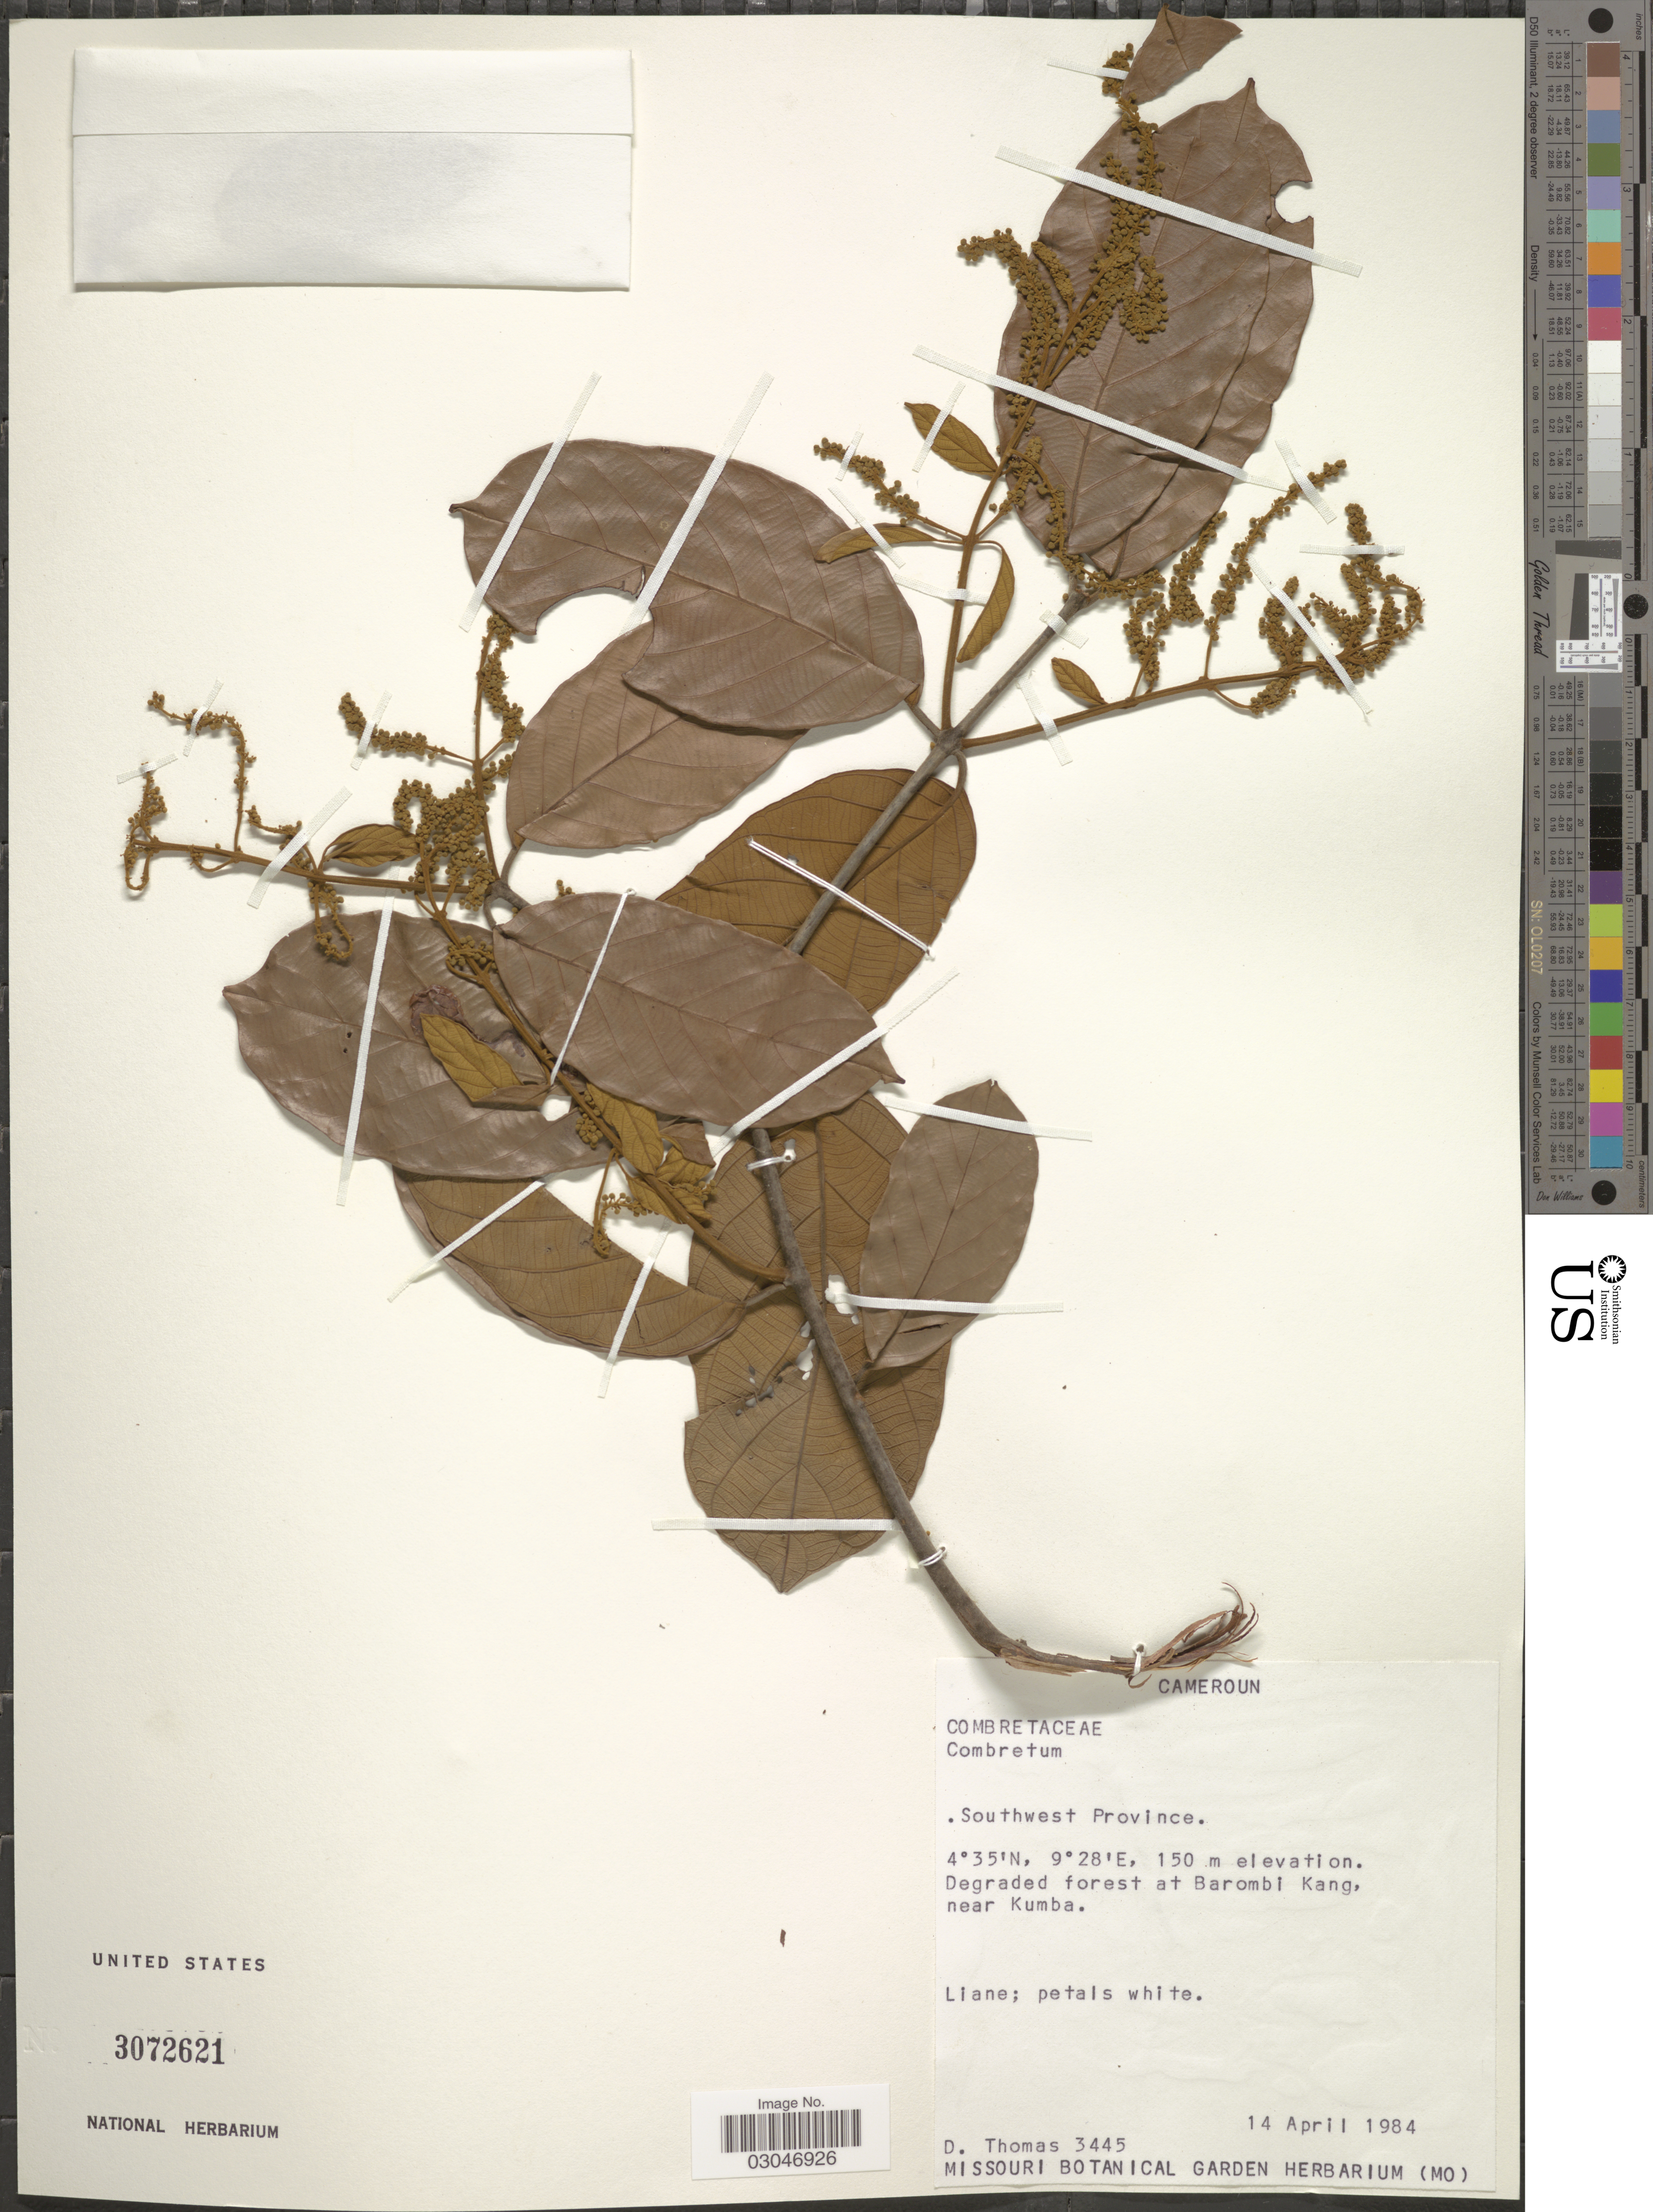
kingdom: Plantae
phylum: Tracheophyta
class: Magnoliopsida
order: Myrtales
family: Combretaceae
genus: Combretum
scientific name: Combretum sp.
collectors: D. Thomas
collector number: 3445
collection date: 1984-04-14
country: Cameroon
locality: Cameroun, Southwest Province. Degraded forest at Barombi Kang, near Kumba.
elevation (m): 150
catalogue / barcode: US 3072621